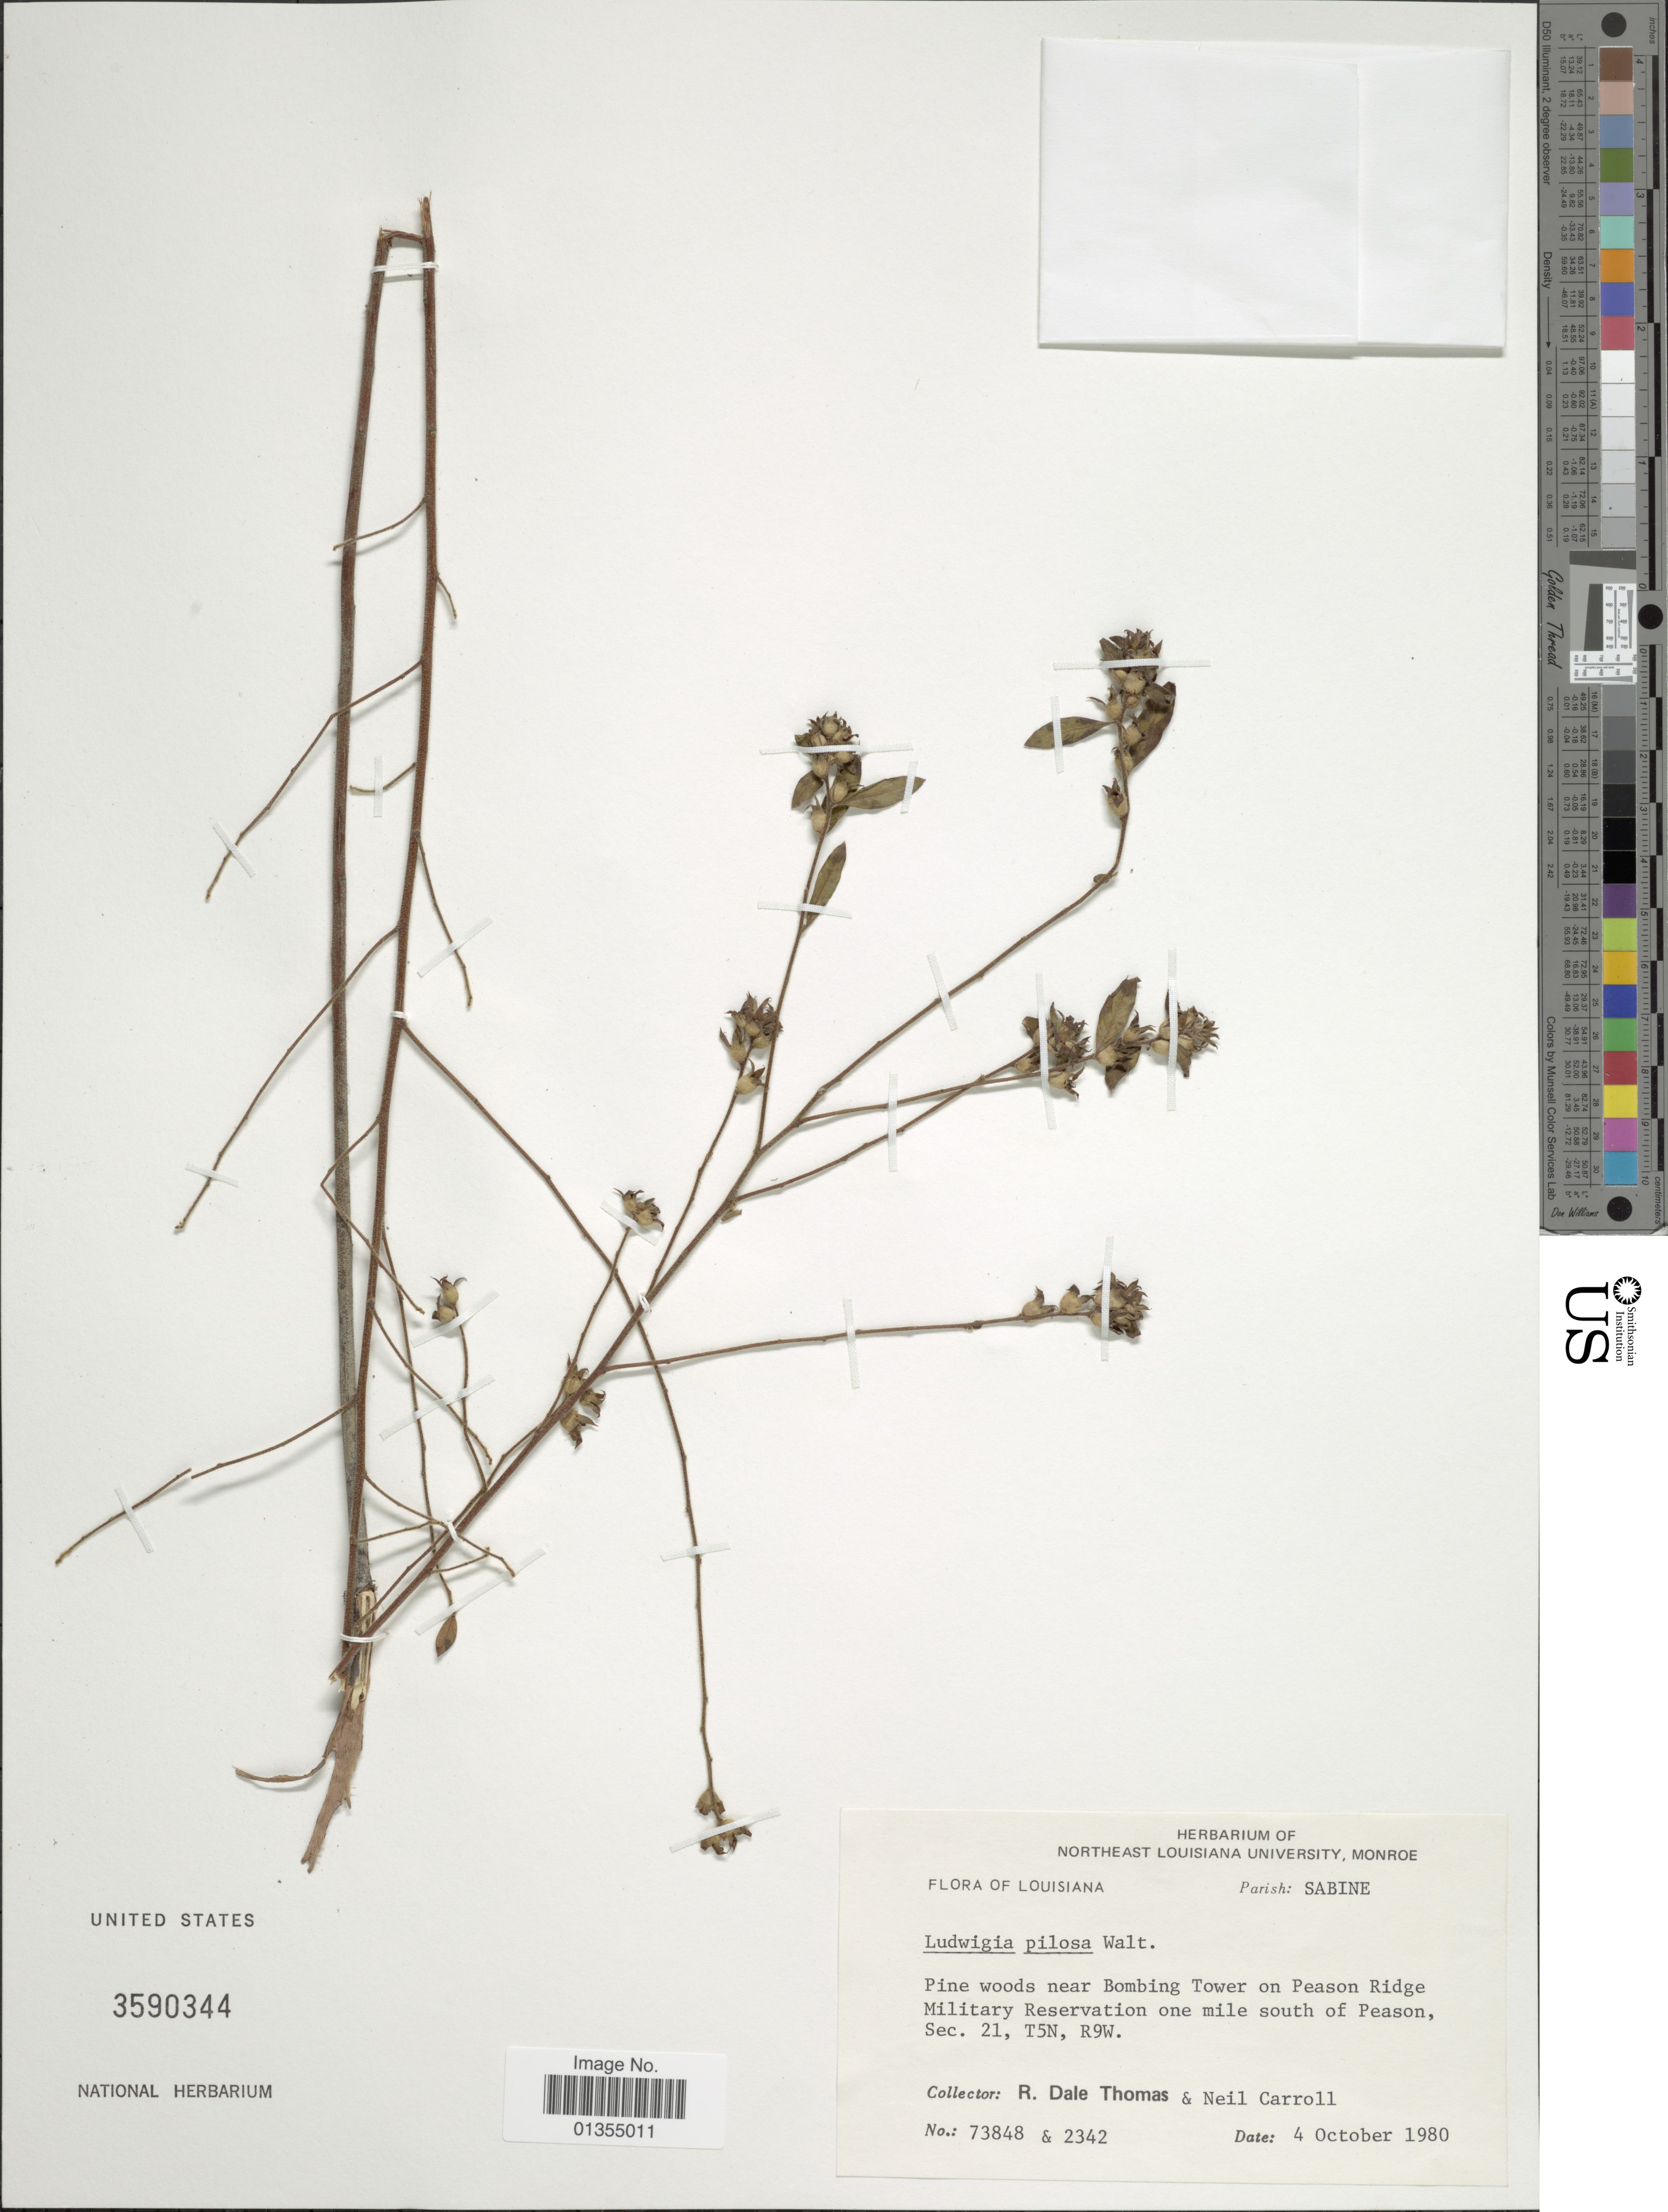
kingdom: Plantae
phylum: Tracheophyta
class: Magnoliopsida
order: Myrtales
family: Onagraceae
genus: Ludwigia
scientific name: Ludwigia pilosa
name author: Walter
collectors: R. Thomas & N. Caroll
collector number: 73848/2342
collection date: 1980-10-04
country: United States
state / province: Louisiana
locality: Sabine, Pine woods near Bombing Tower on Peason Ridge Military Reservation on mile south of Peason, Sec. 21, T5N, R9W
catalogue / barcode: US 3590344